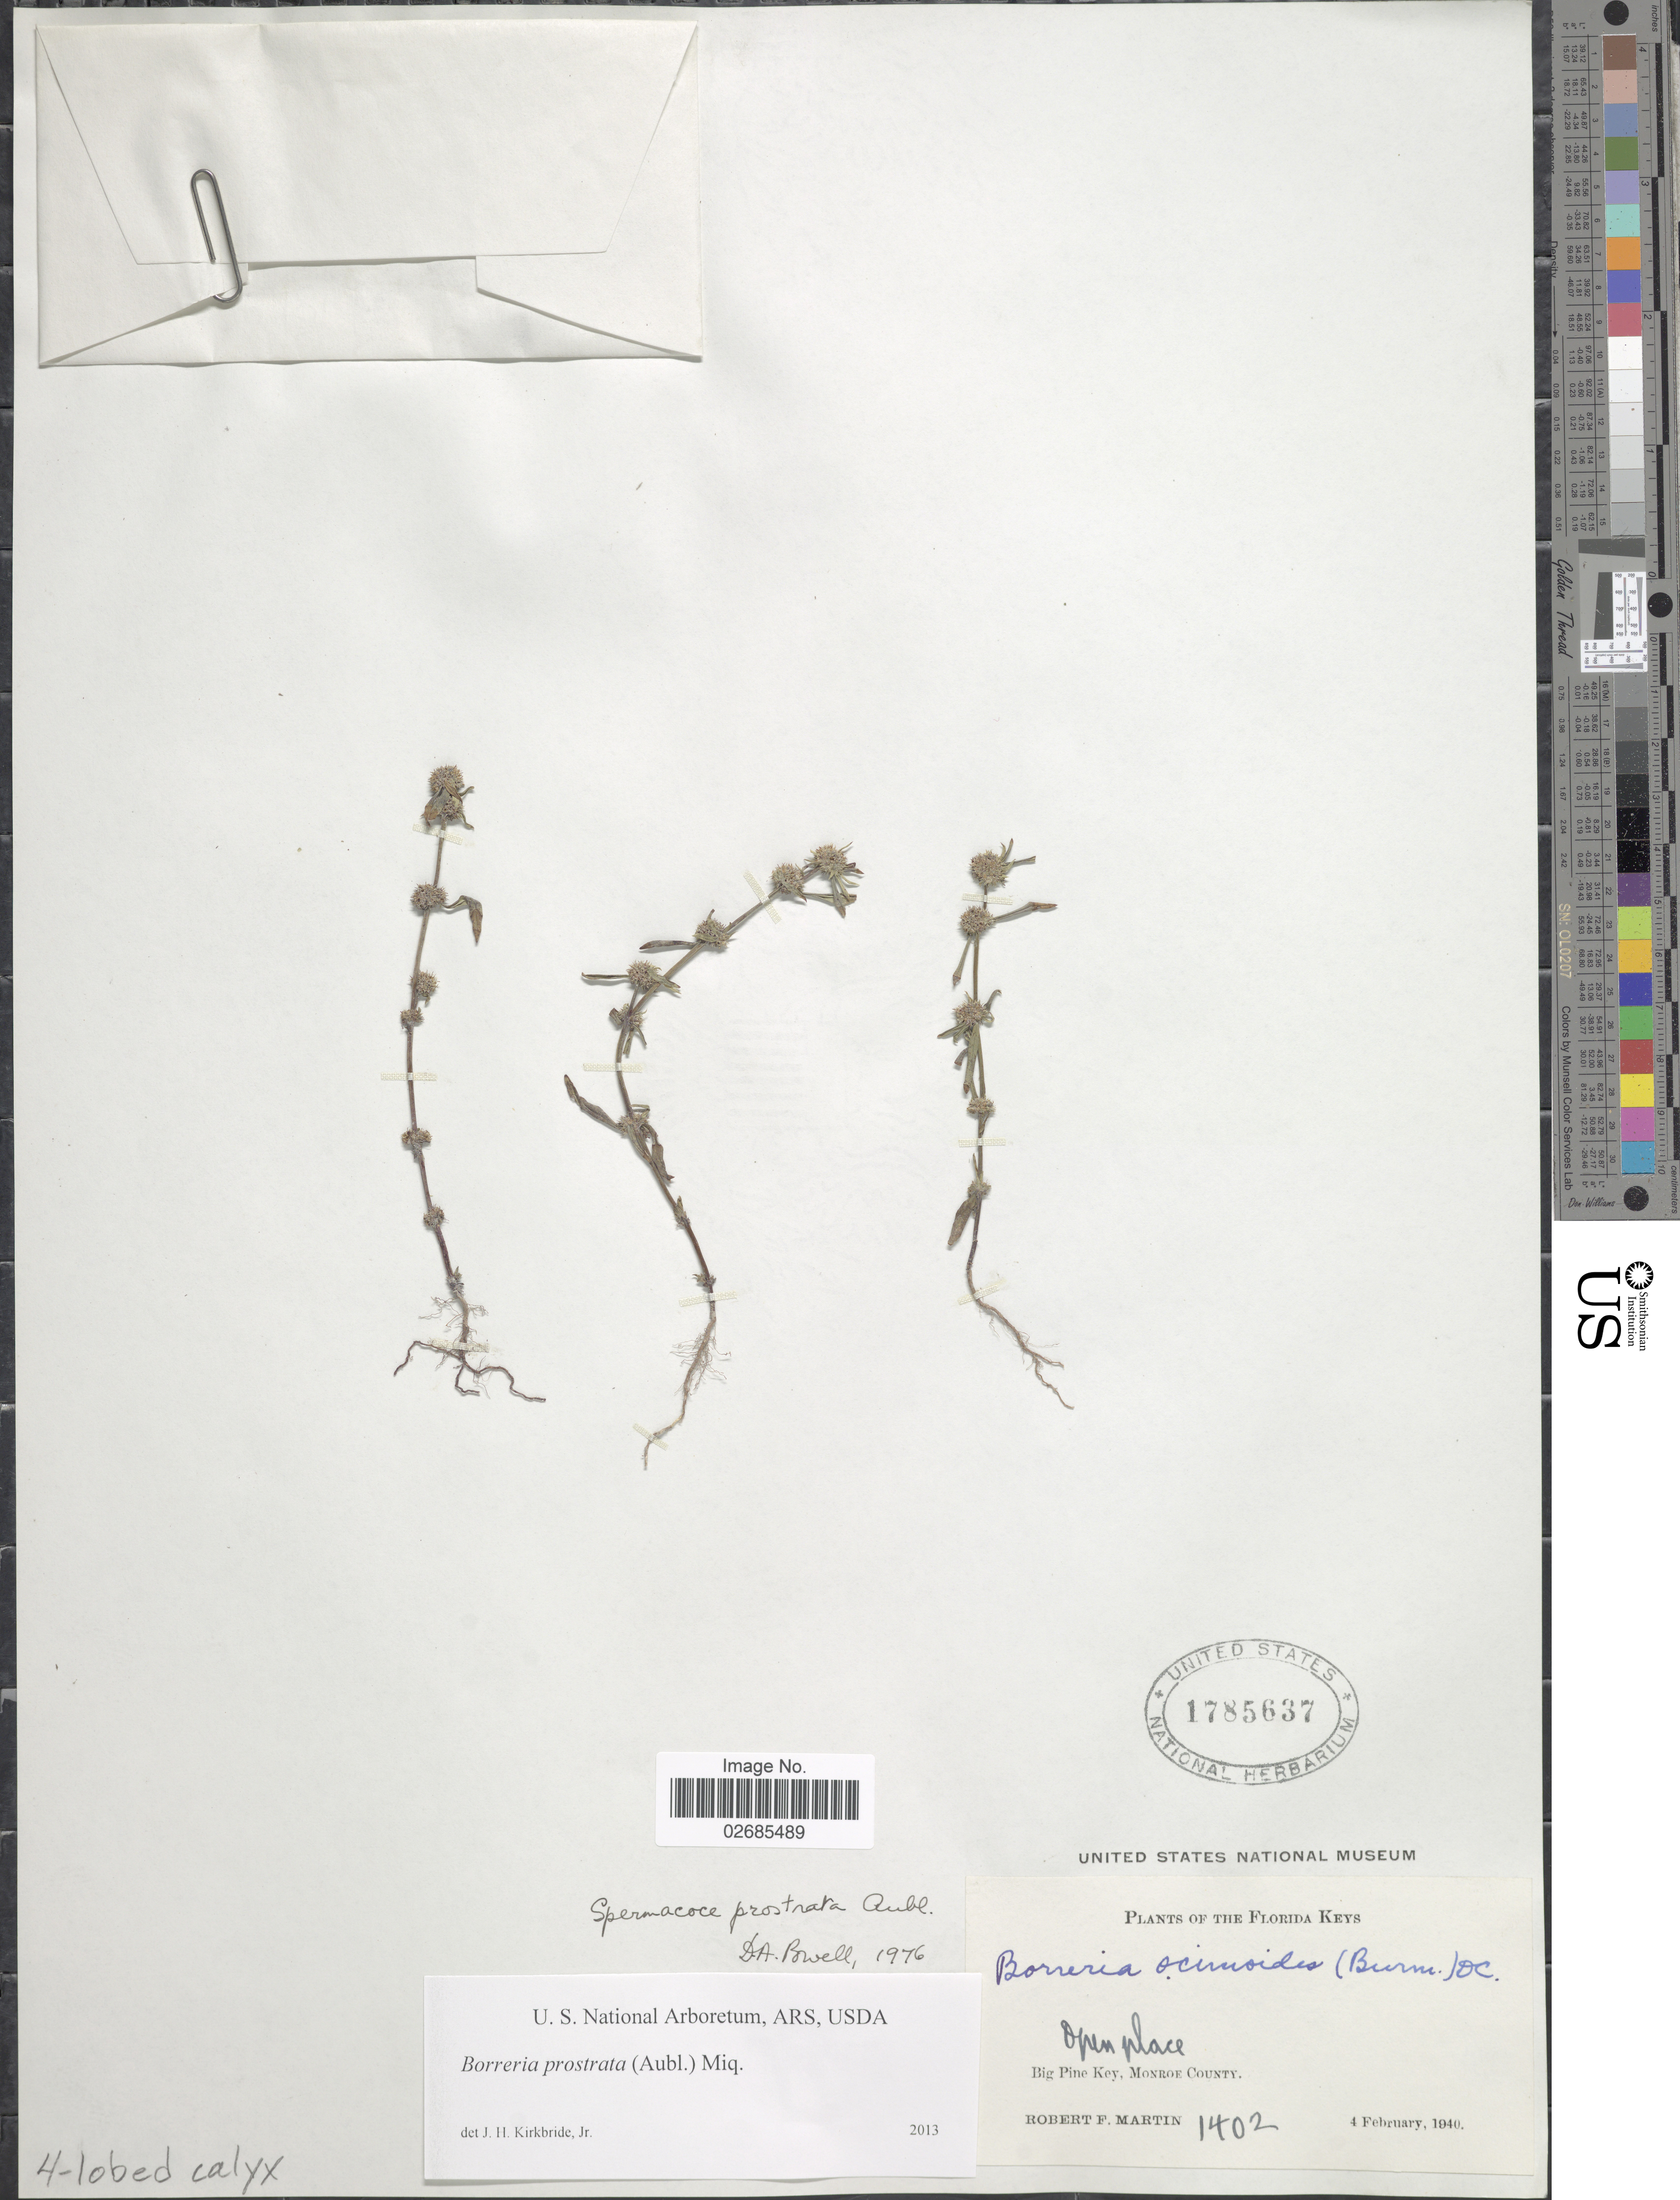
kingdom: Plantae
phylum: Tracheophyta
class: Magnoliopsida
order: Gentianales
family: Rubiaceae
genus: Borreria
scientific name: Borreria prostrata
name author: (Aubl.) Miq.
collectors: R. F. Martin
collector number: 1402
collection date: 1940-02-04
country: United States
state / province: Florida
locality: Florida Keys. Big Pine Key, Monroe County.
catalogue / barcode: US 1785637